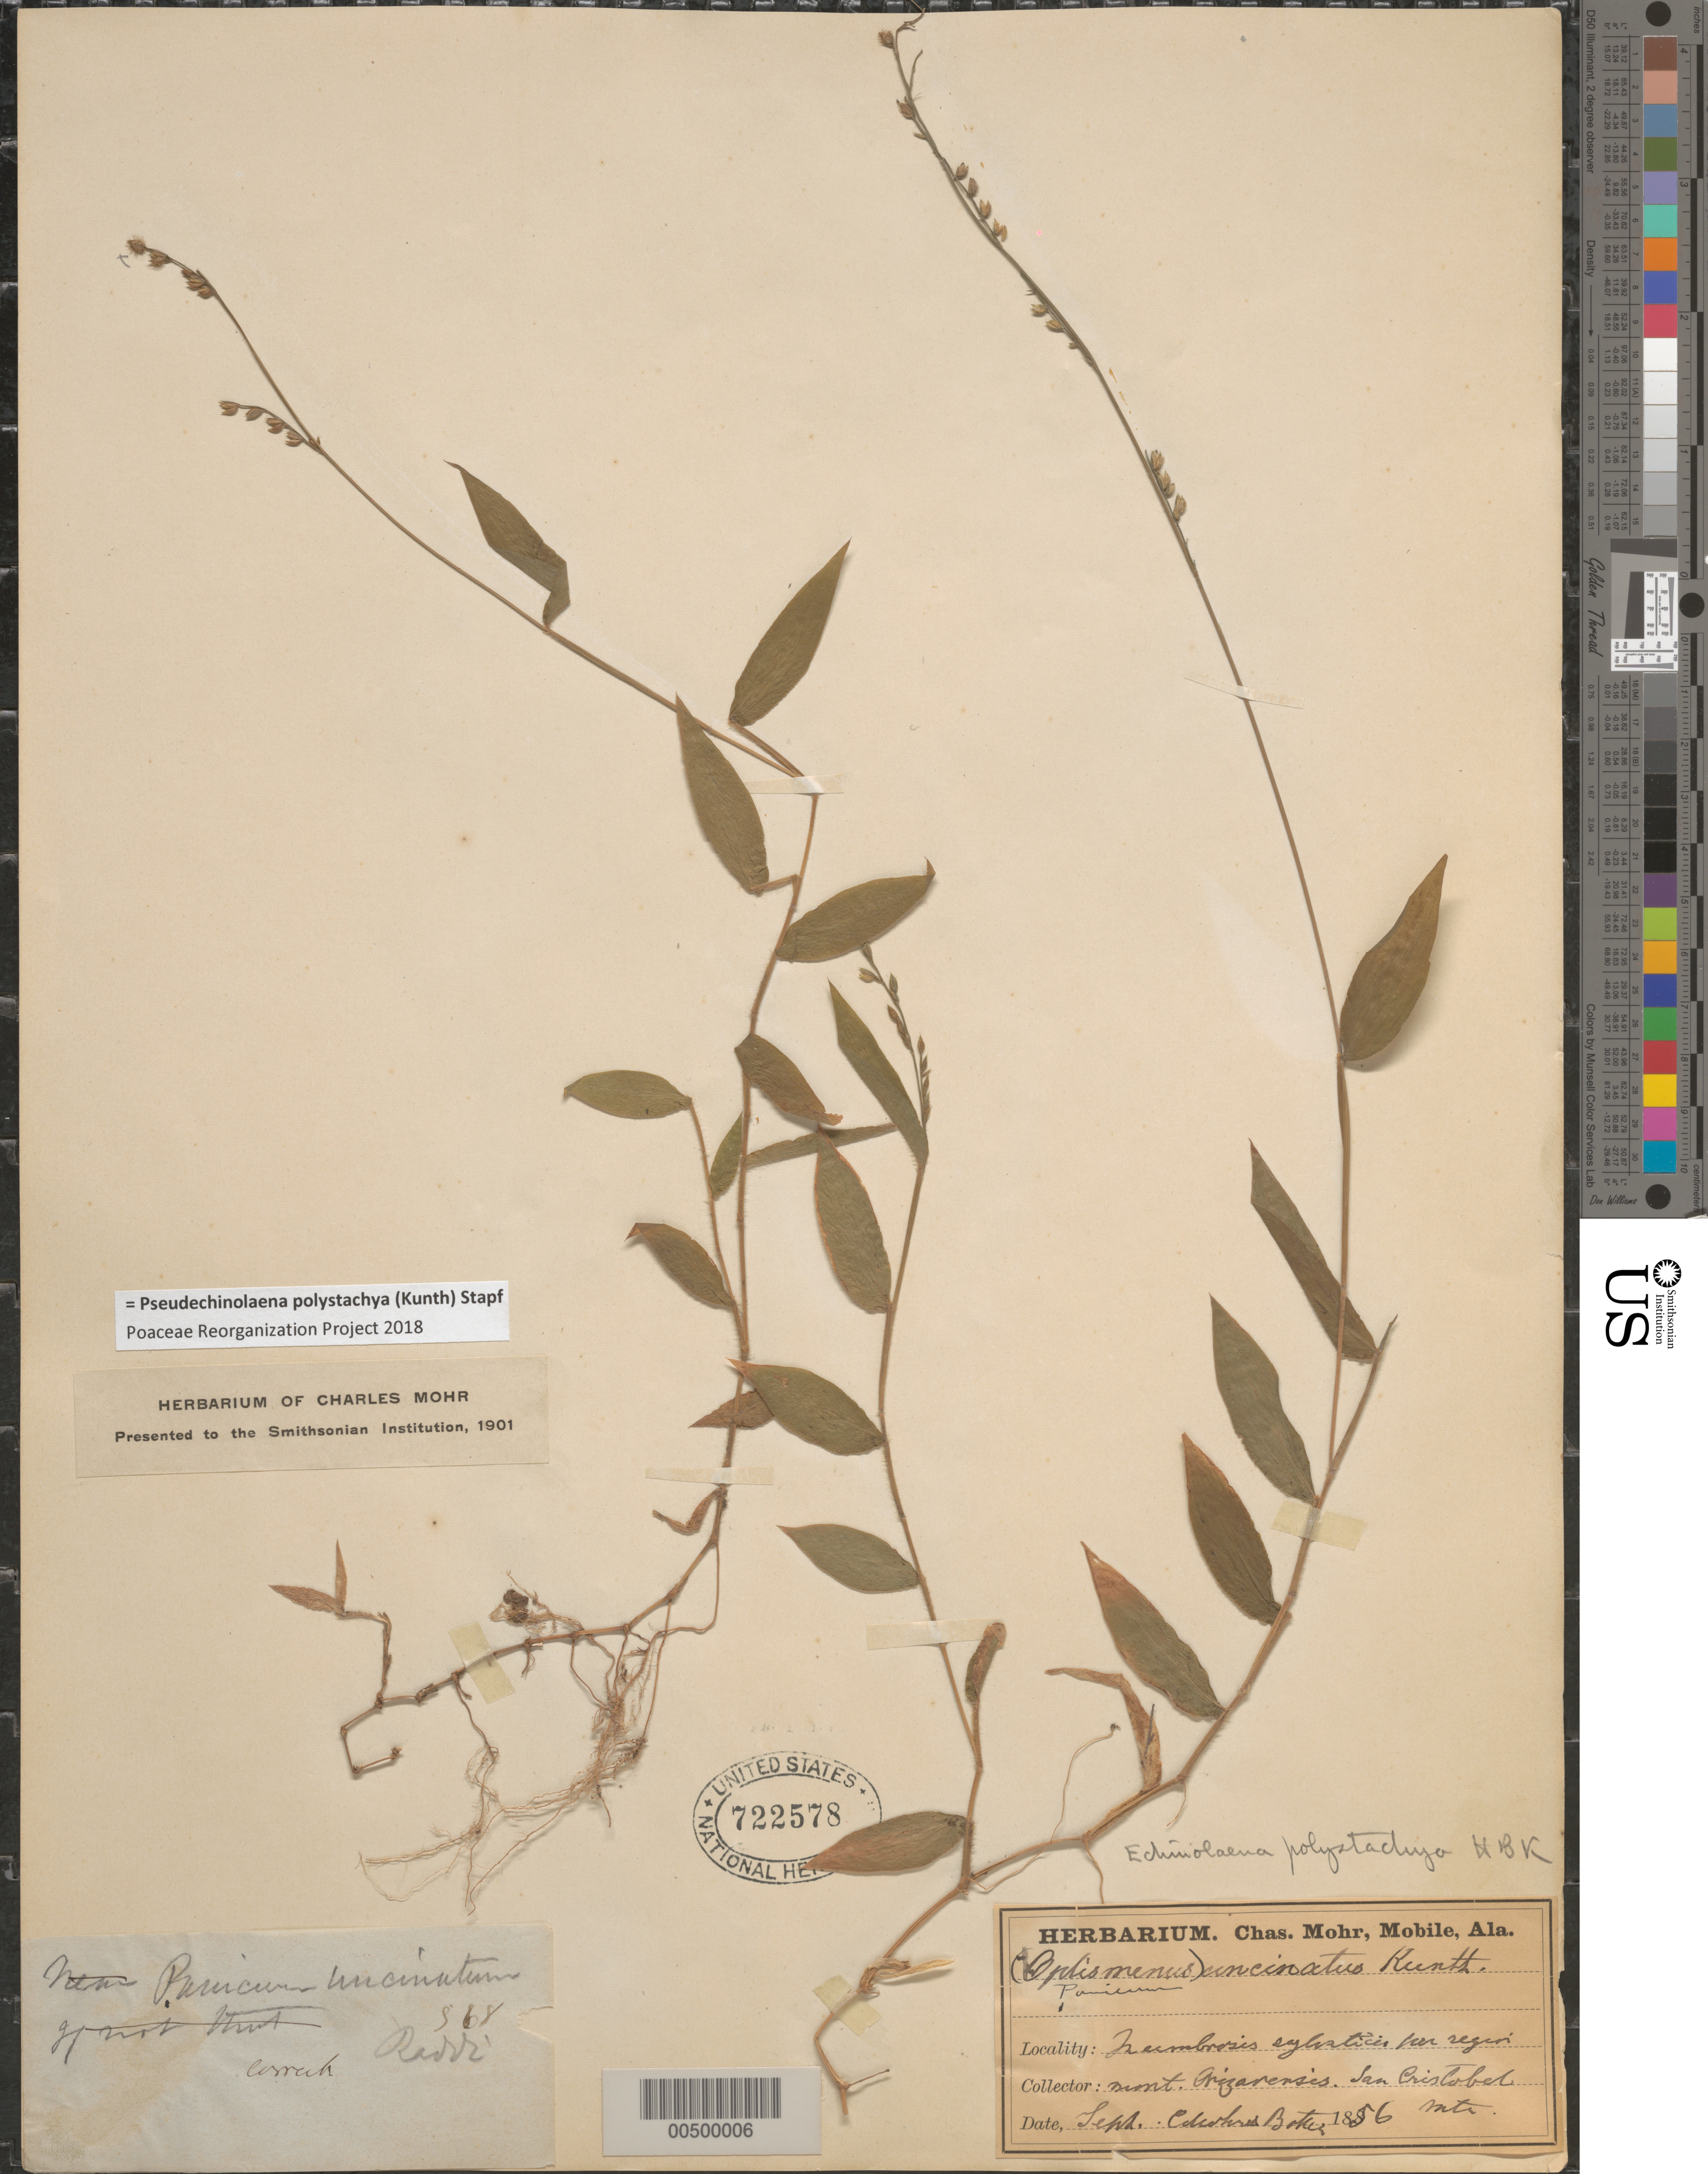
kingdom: Plantae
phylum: Tracheophyta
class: Liliopsida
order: Poales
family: Poaceae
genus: Pseudechinolaena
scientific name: Pseudechinolaena polystachya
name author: (Kunth) Stapf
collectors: C. T. Mohr & M. Botteri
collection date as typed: Sep 1856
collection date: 1856-09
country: Mexico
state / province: Veracruz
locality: Mont. Orizavensis, San Cristobal Mts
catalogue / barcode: US 722578